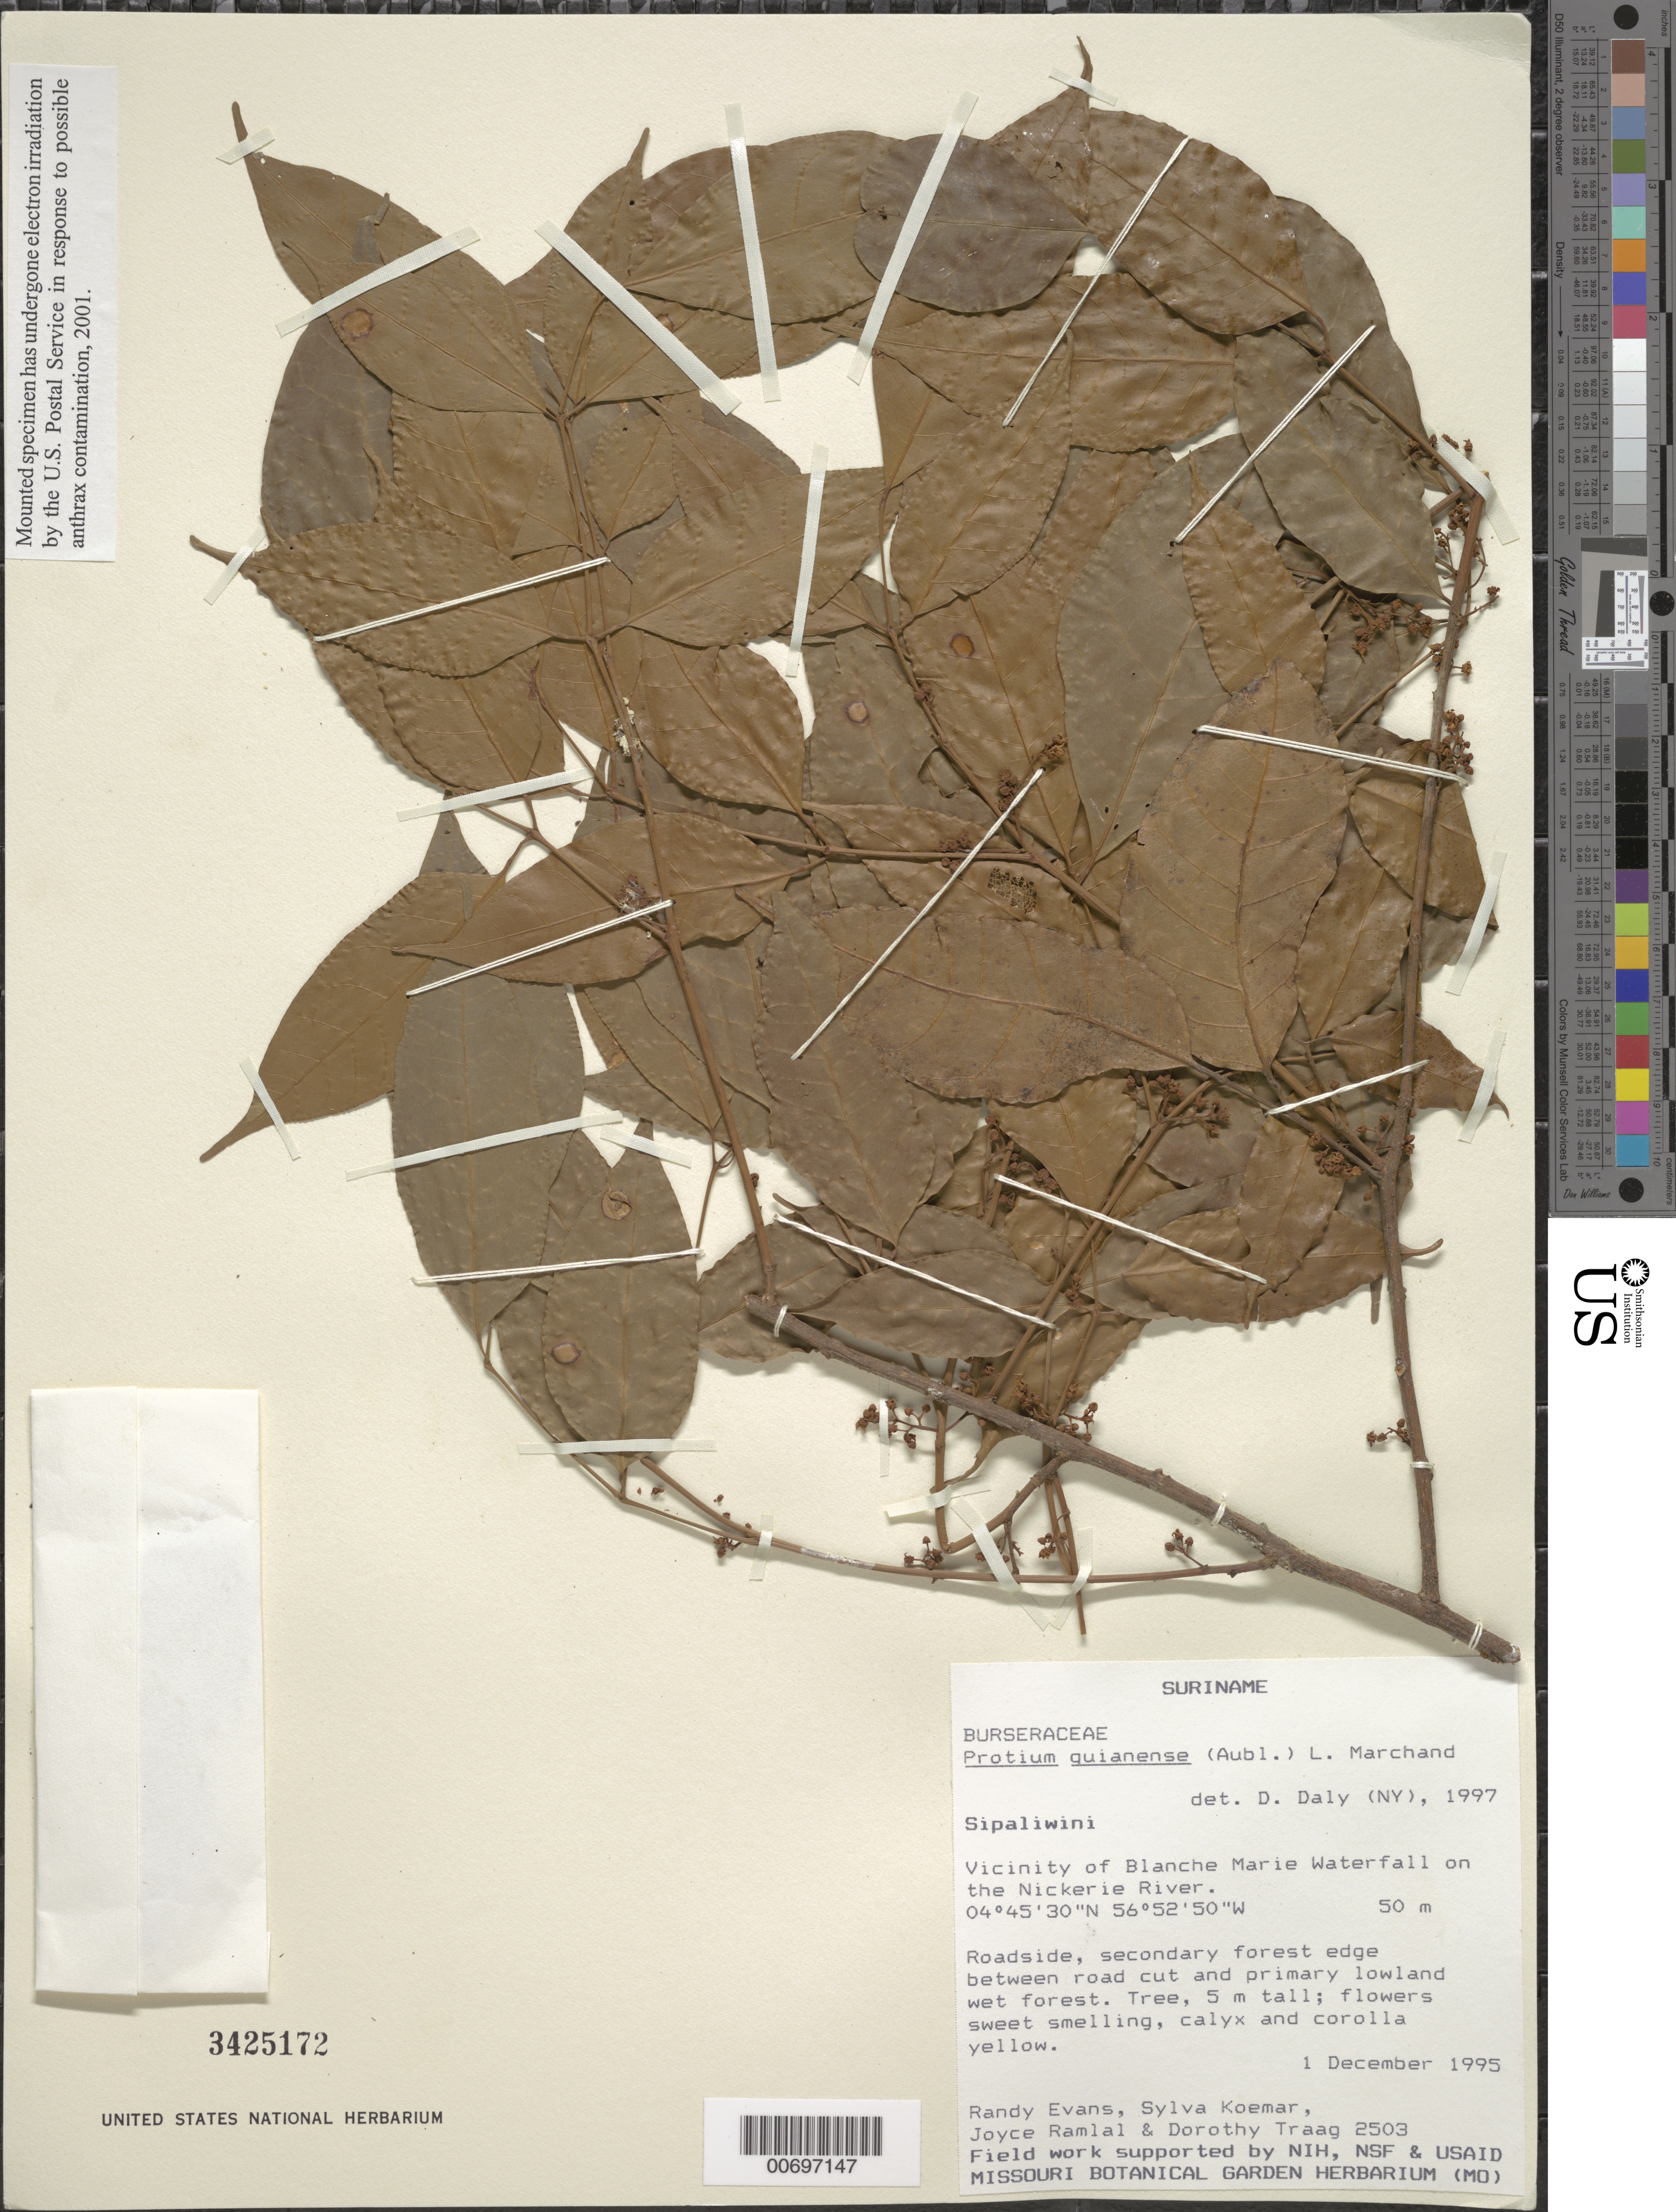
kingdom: Plantae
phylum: Tracheophyta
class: Magnoliopsida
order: Sapindales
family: Burseraceae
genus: Protium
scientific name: Protium guianense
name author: (Aubl.) Marchand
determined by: Daly, D. C.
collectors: R. Evans, S. Koemar, J. Ramlal & D. Traag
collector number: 2503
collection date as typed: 1-Dec-95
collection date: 1995-12-01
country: Suriname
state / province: Sipaliwini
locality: Blanche Marie Waterfall, vic., on Nickerie R.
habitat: Roadside, secondary forest edge between roadcut and primary lowland wet forest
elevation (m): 50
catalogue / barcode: US 3425172